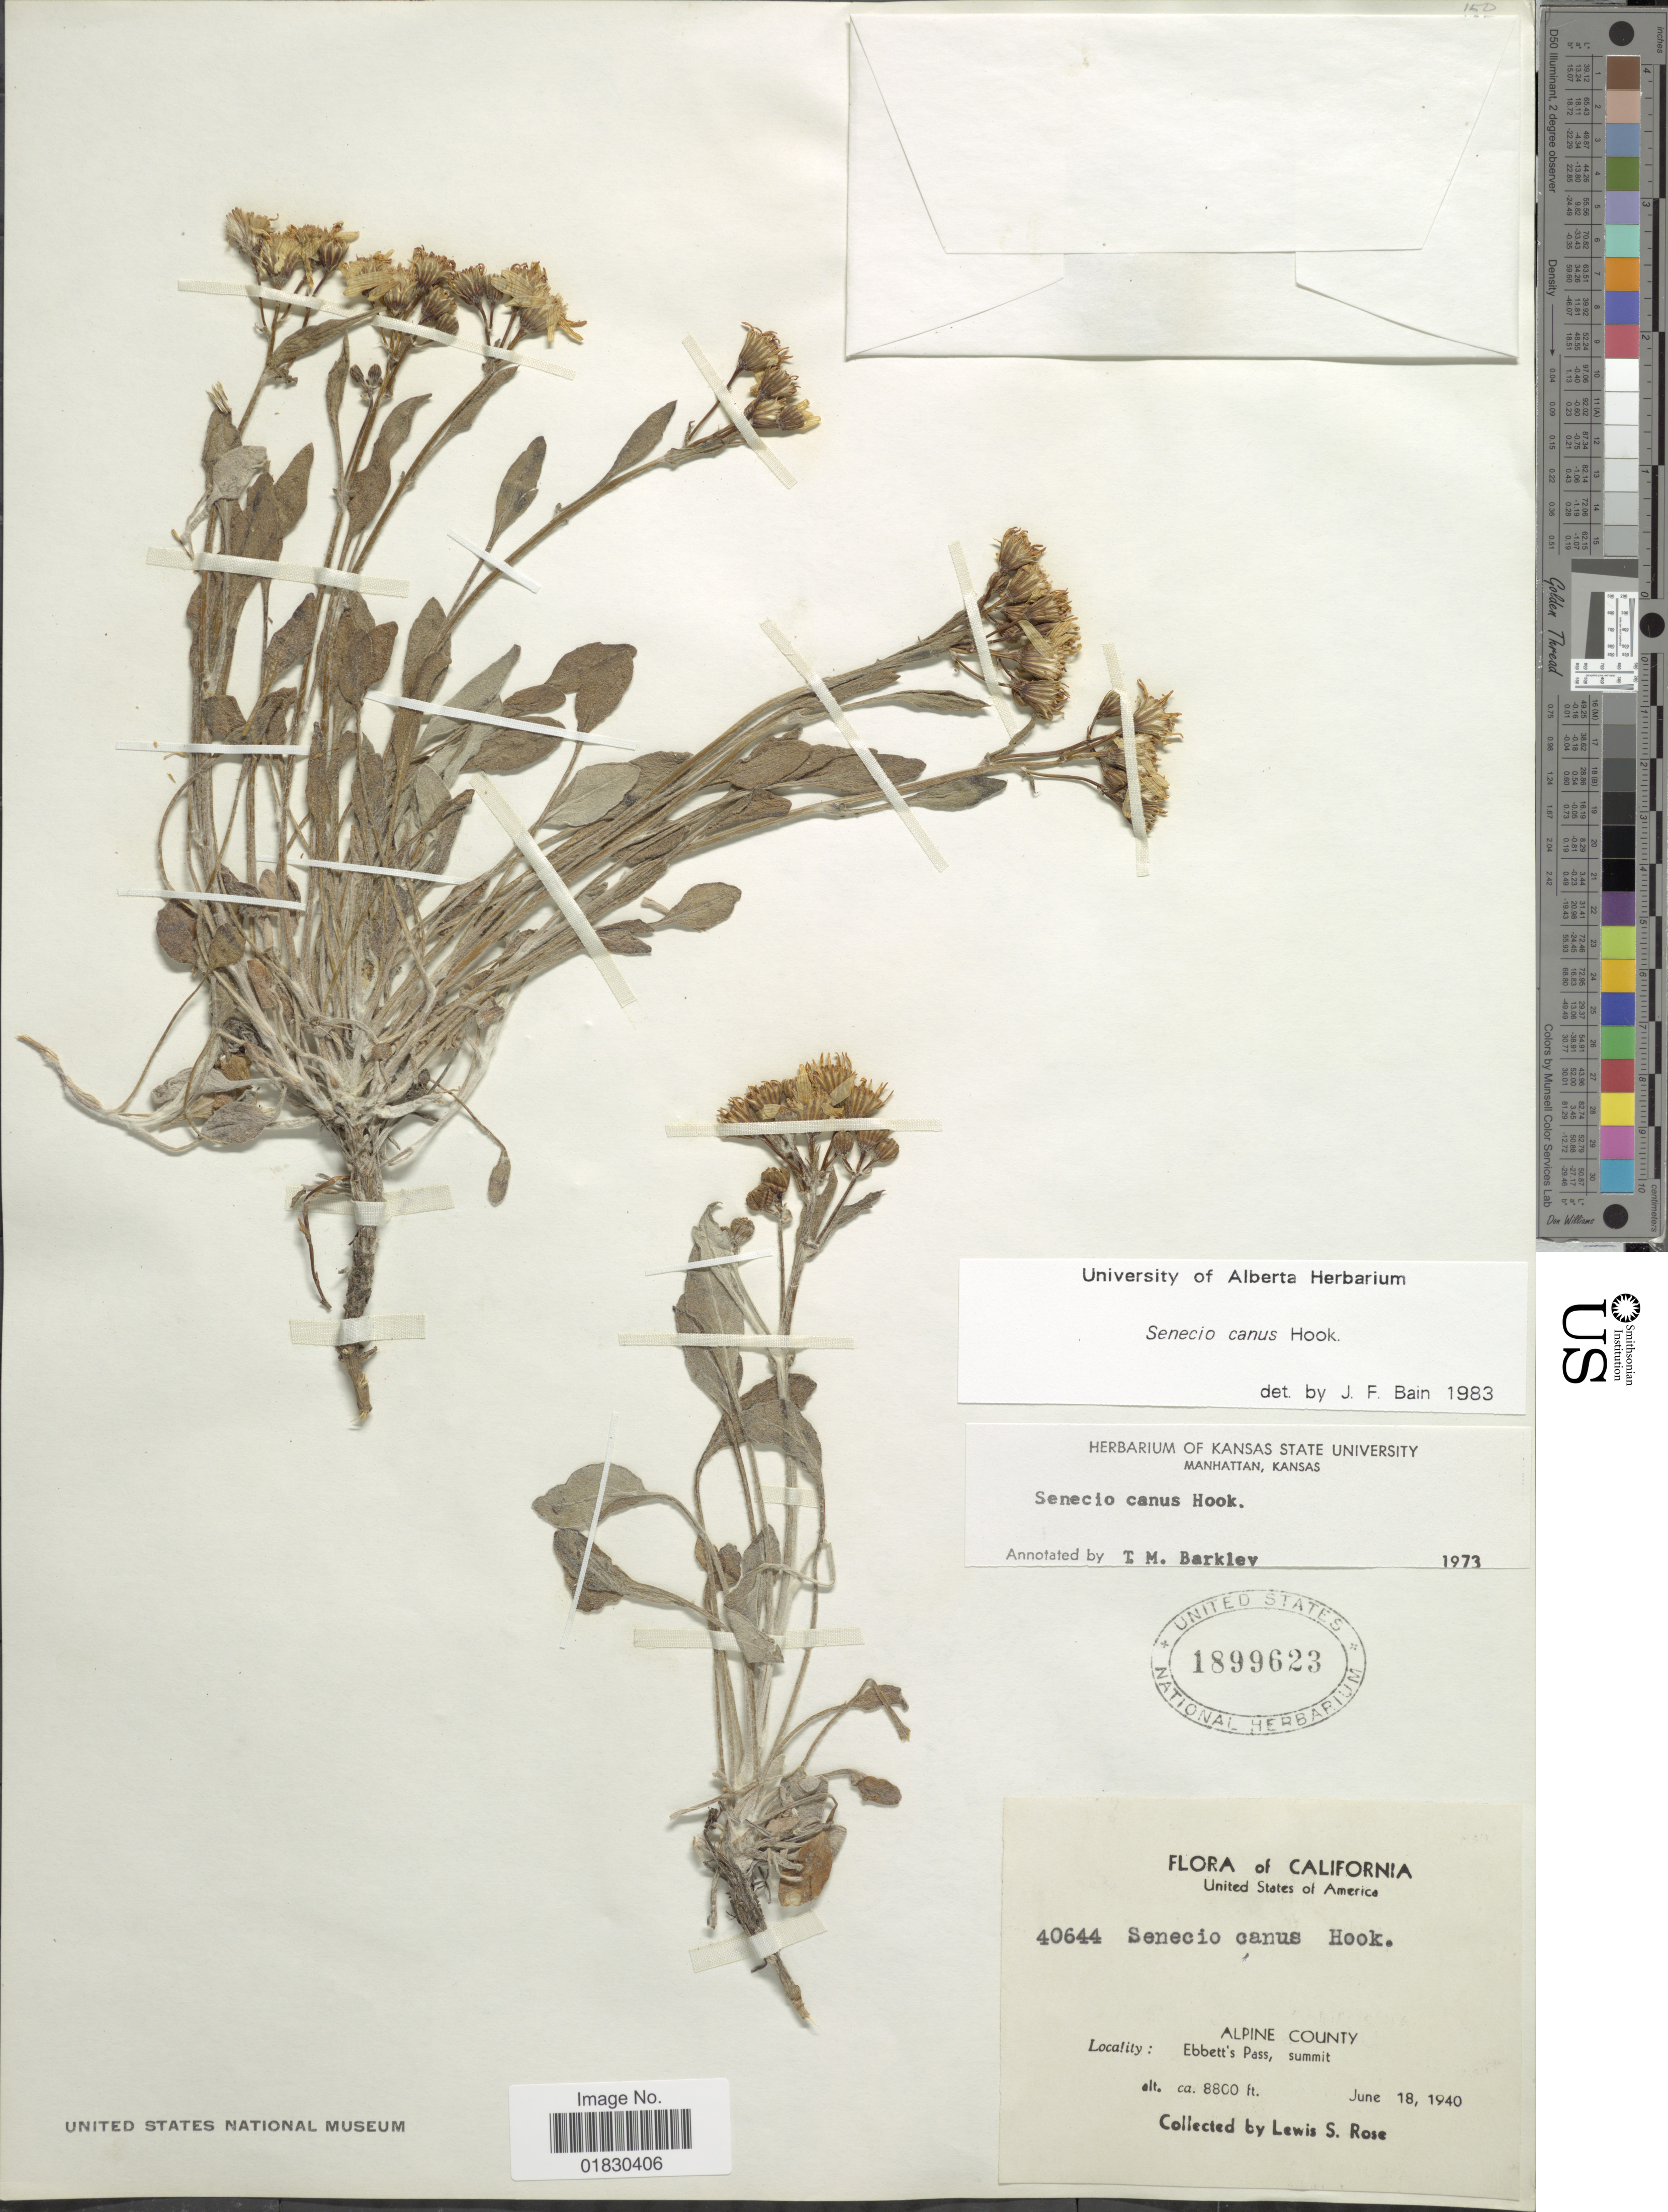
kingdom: Plantae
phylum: Tracheophyta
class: Magnoliopsida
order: Asterales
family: Asteraceae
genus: Packera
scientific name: Packera cana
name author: (Hook.) W.A. Weber & Á. Löve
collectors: L. S. Rose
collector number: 40644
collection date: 1940-06-18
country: United States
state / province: California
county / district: Alpine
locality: Alpine County, Ebbett's Pass, summit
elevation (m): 2682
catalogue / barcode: US 1899623